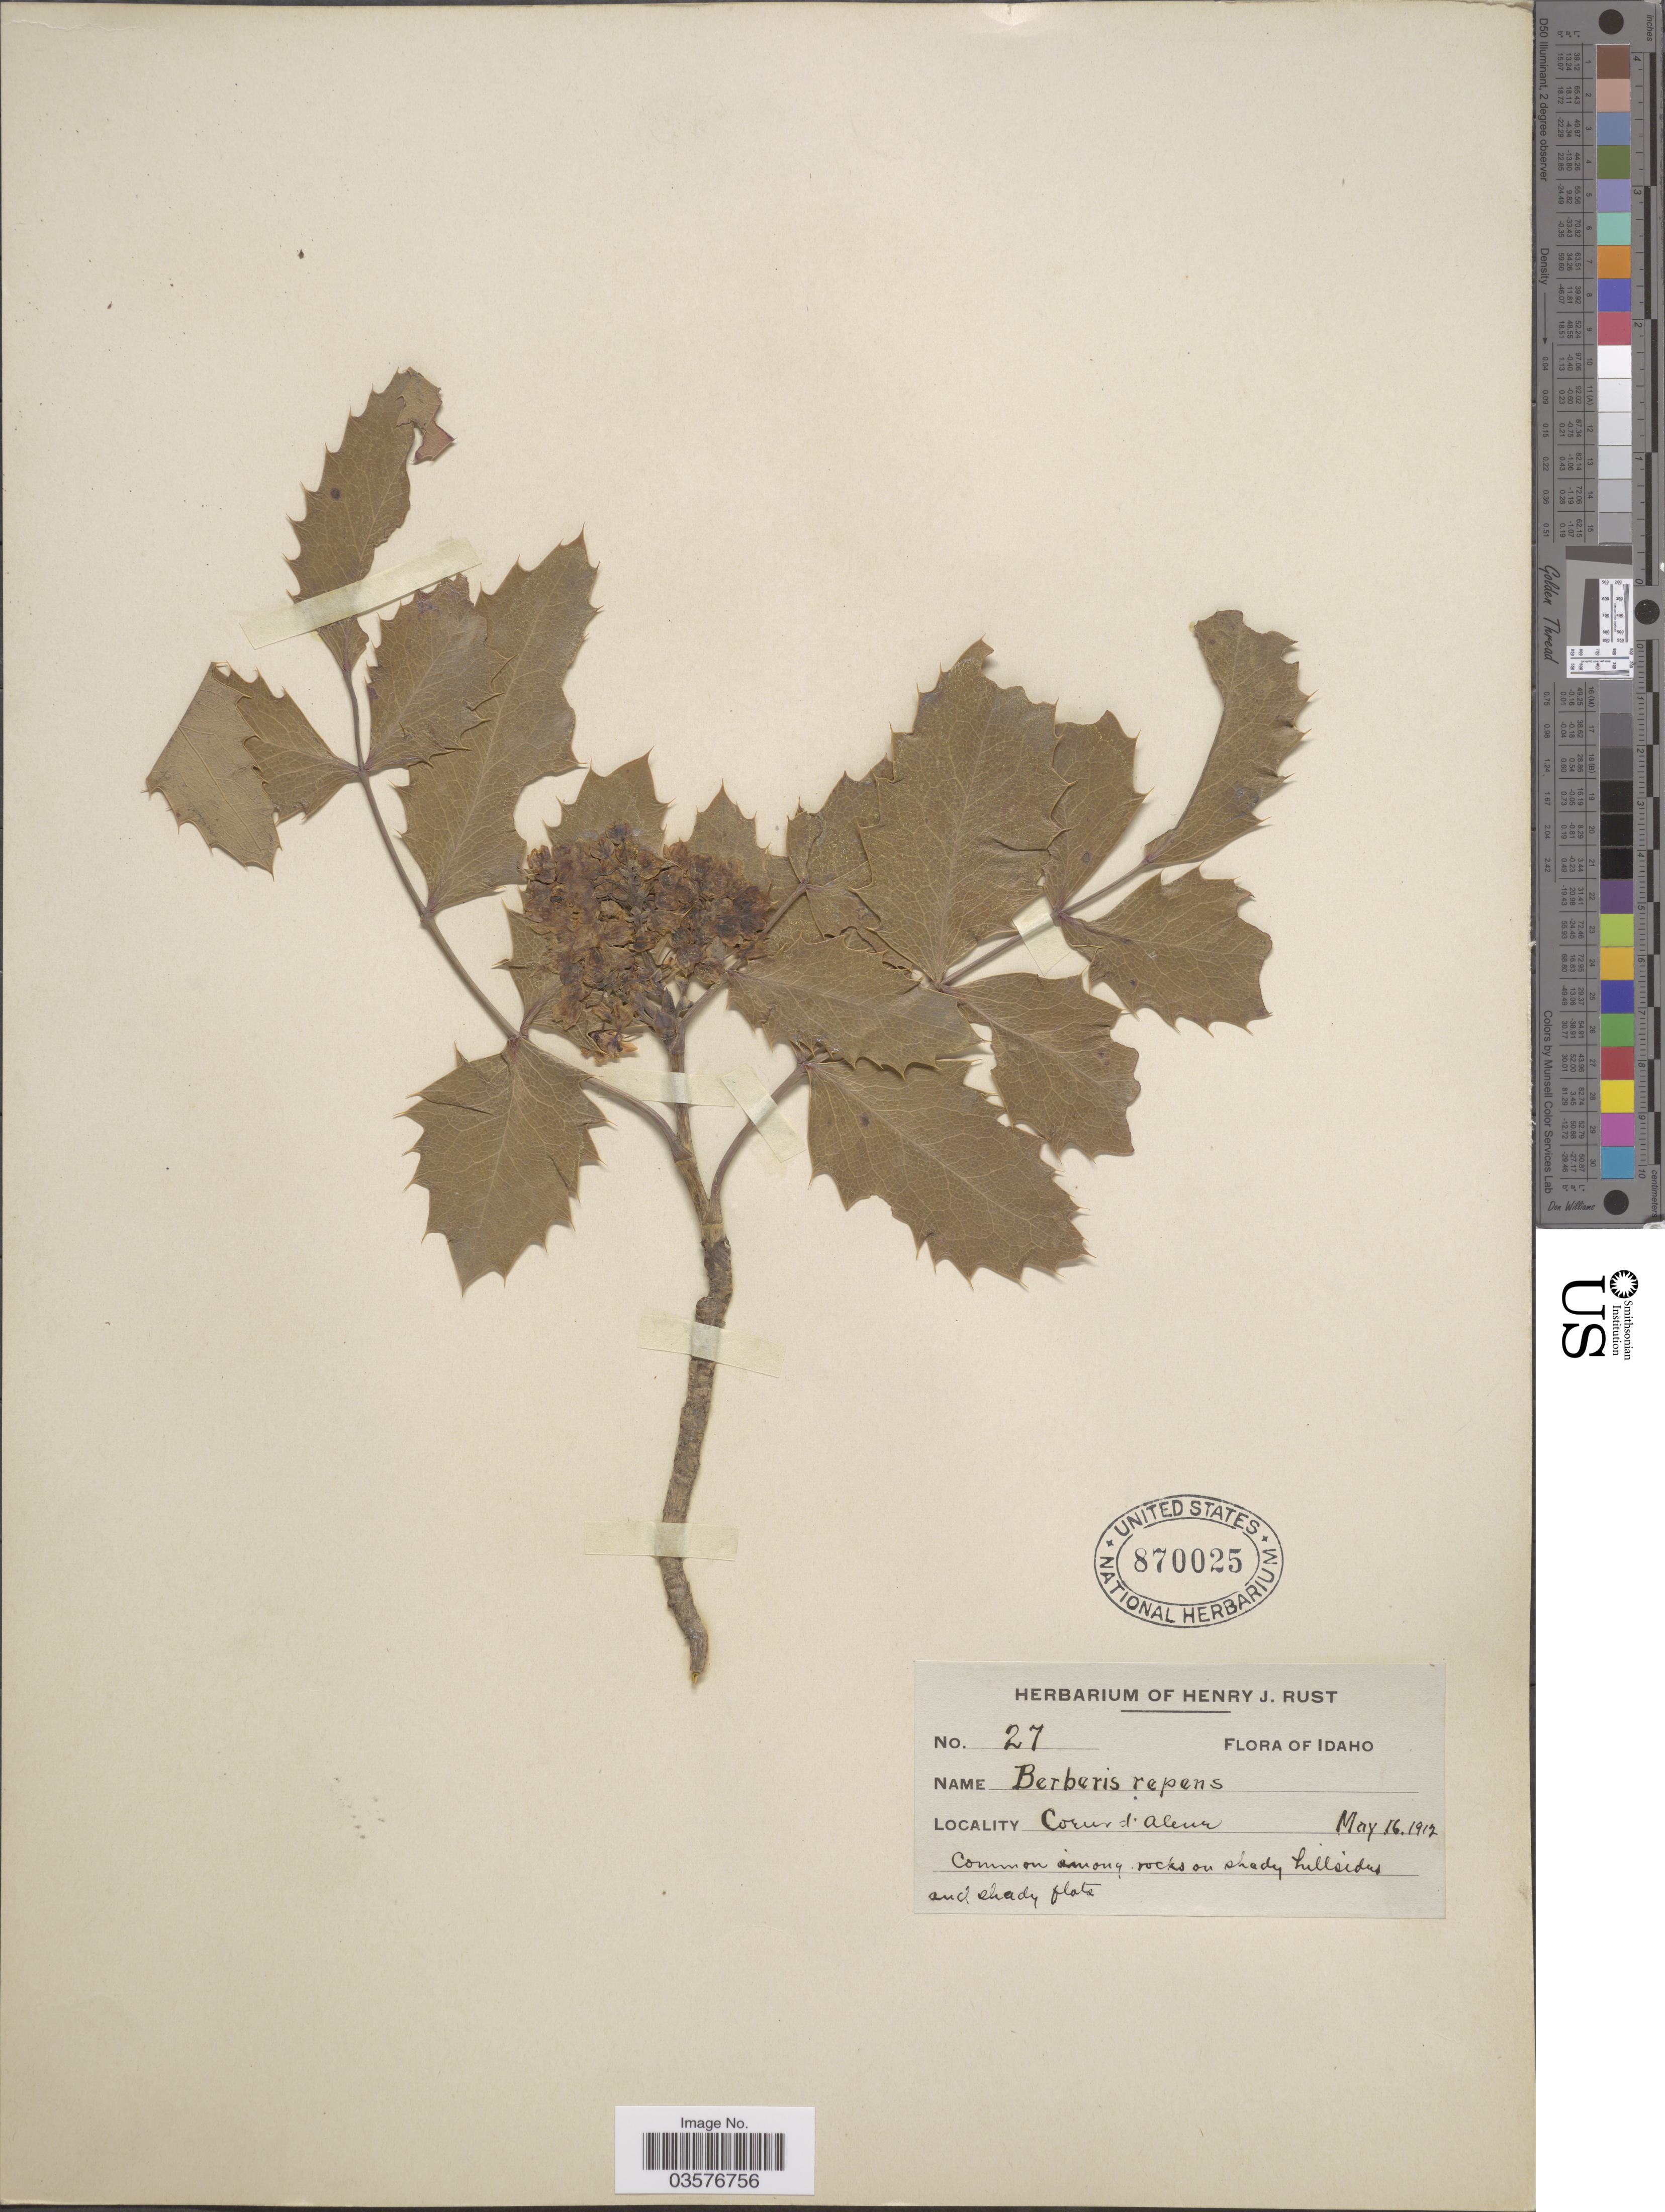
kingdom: Plantae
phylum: Tracheophyta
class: Magnoliopsida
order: Ranunculales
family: Berberidaceae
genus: Mahonia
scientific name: Mahonia repens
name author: (Lindl.) G. Don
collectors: ex herb. Henry J. Rust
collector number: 27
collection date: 1912-05-16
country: United States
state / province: Idaho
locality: Coeur d'Alene.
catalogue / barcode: US 870025